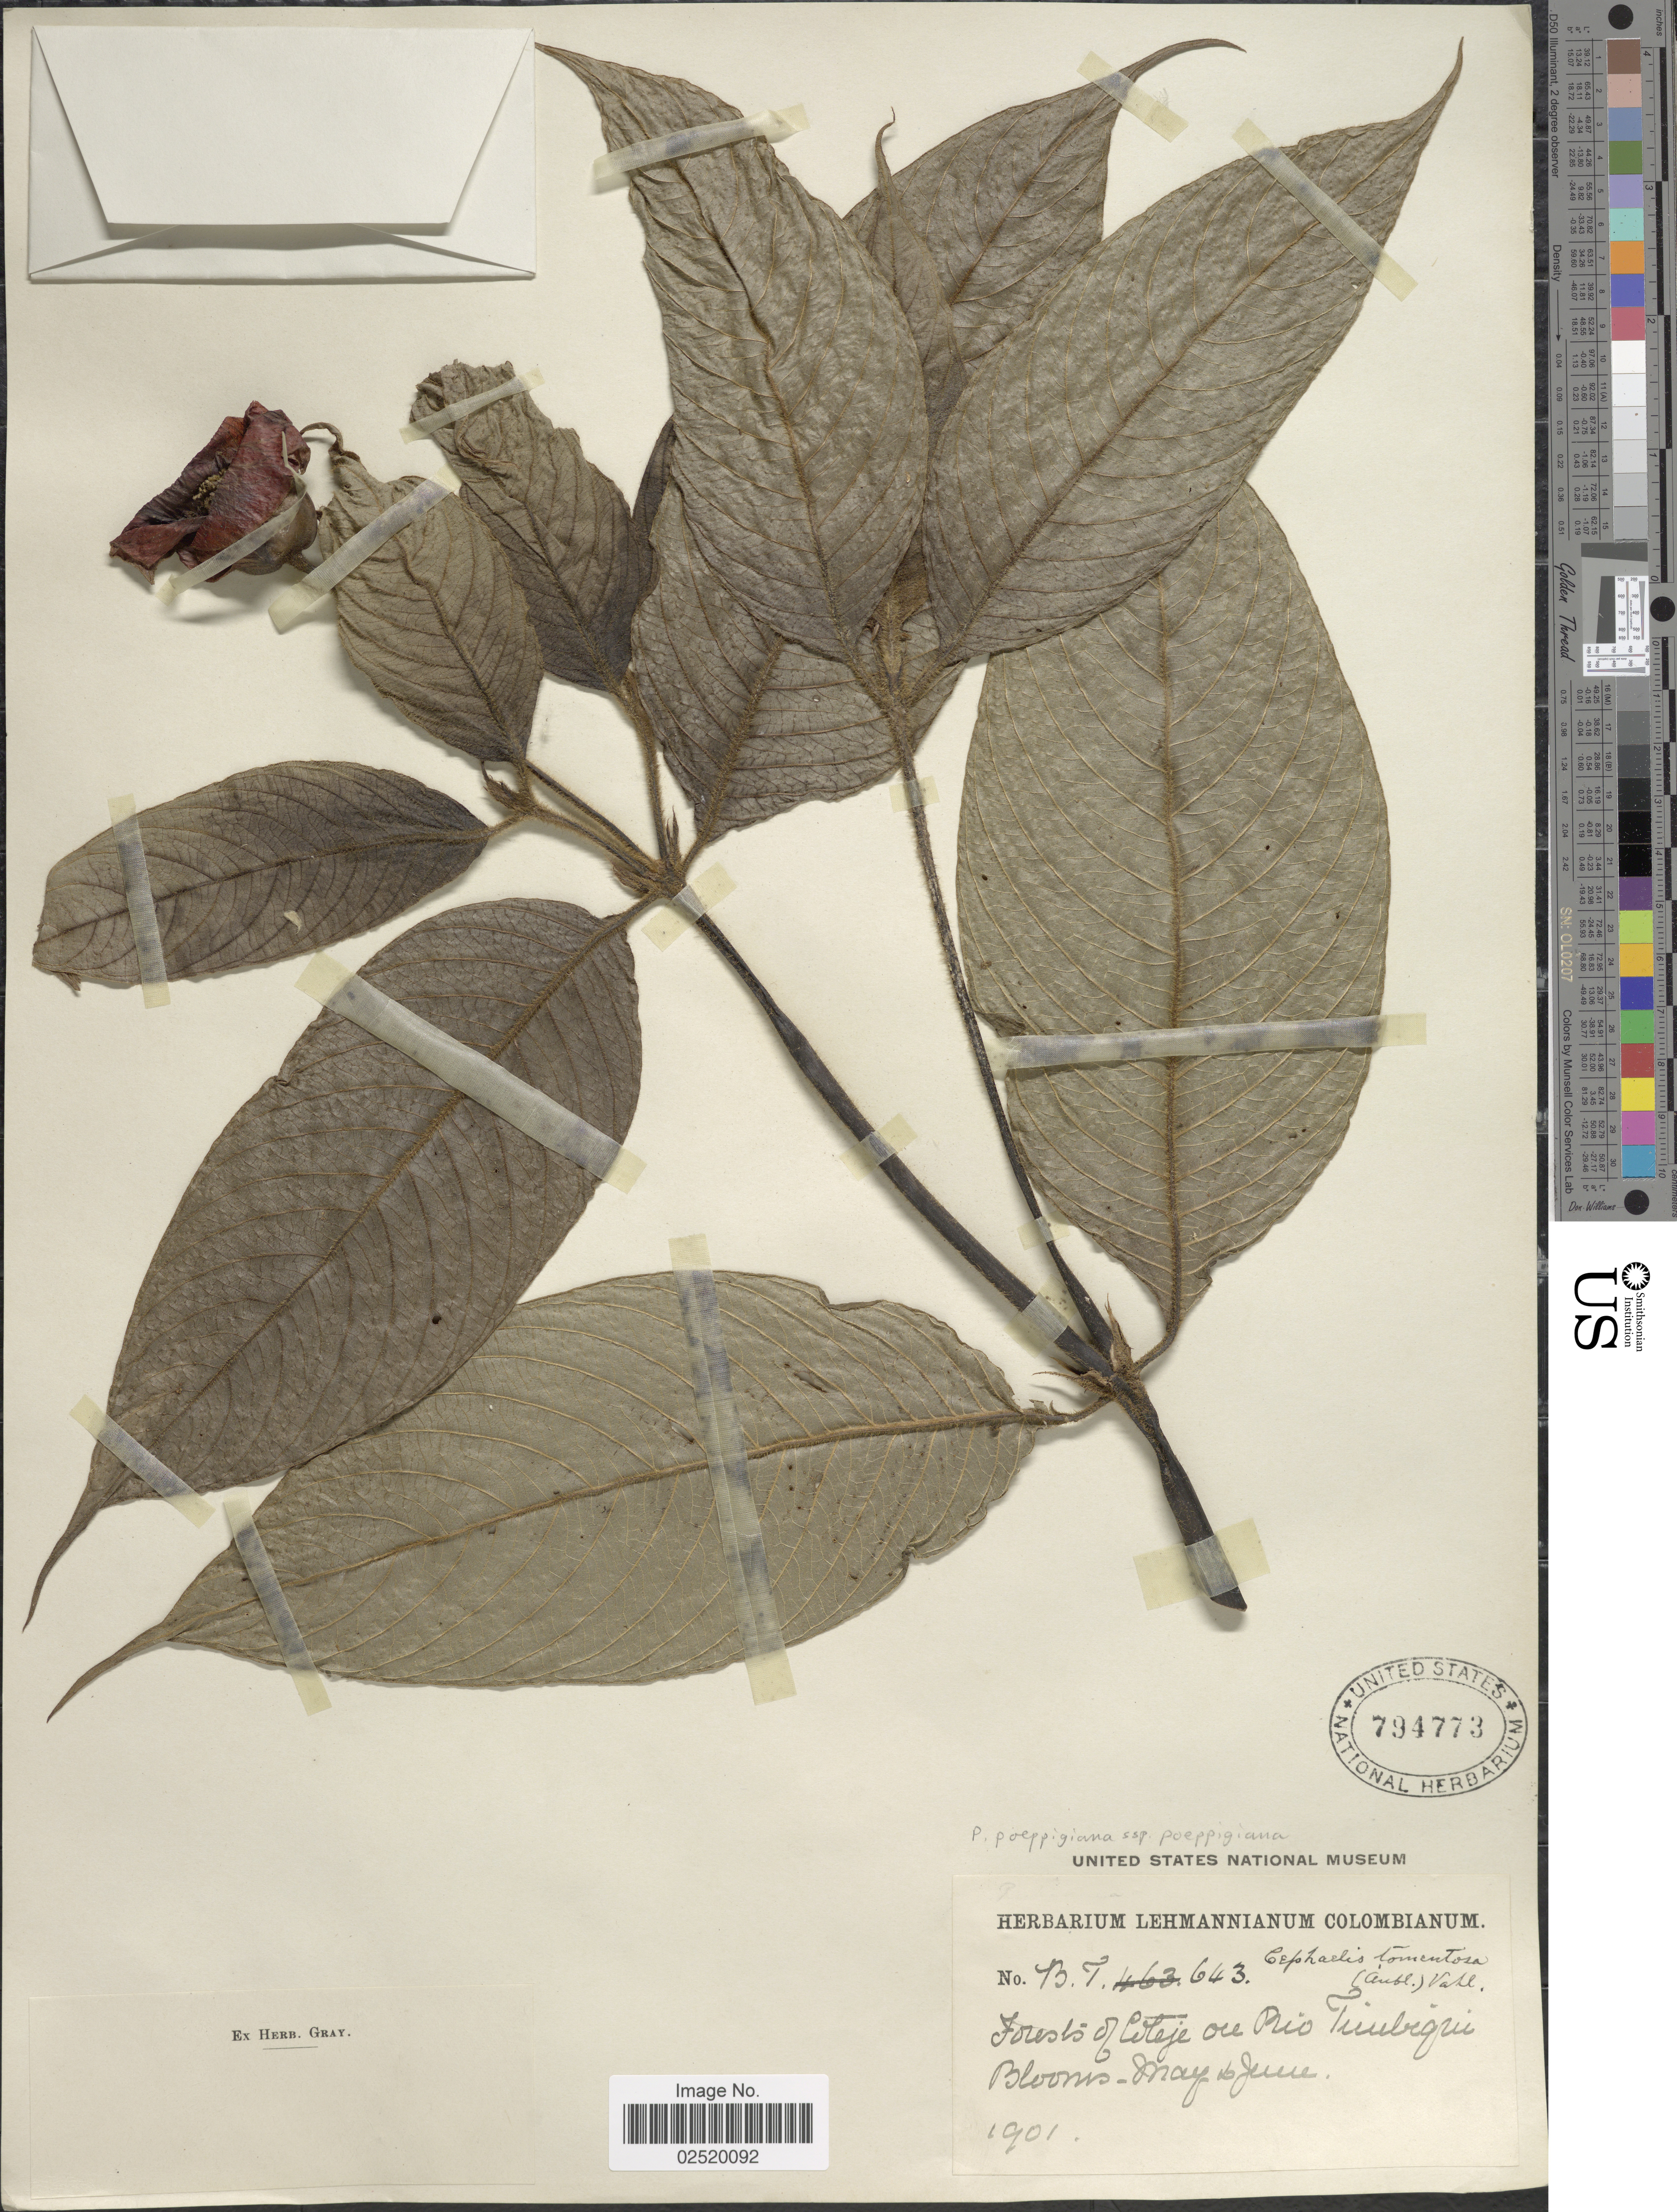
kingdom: Plantae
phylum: Tracheophyta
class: Magnoliopsida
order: Gentianales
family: Rubiaceae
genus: Psychotria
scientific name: Psychotria poeppigiana subsp. poeppigiana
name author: Müll. Arg.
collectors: ex herb. Lehmannianum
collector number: B.T. 643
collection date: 1901-05/1901-06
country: Colombia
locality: Forests of Coleje ore Rio Timbiqui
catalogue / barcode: US 794773